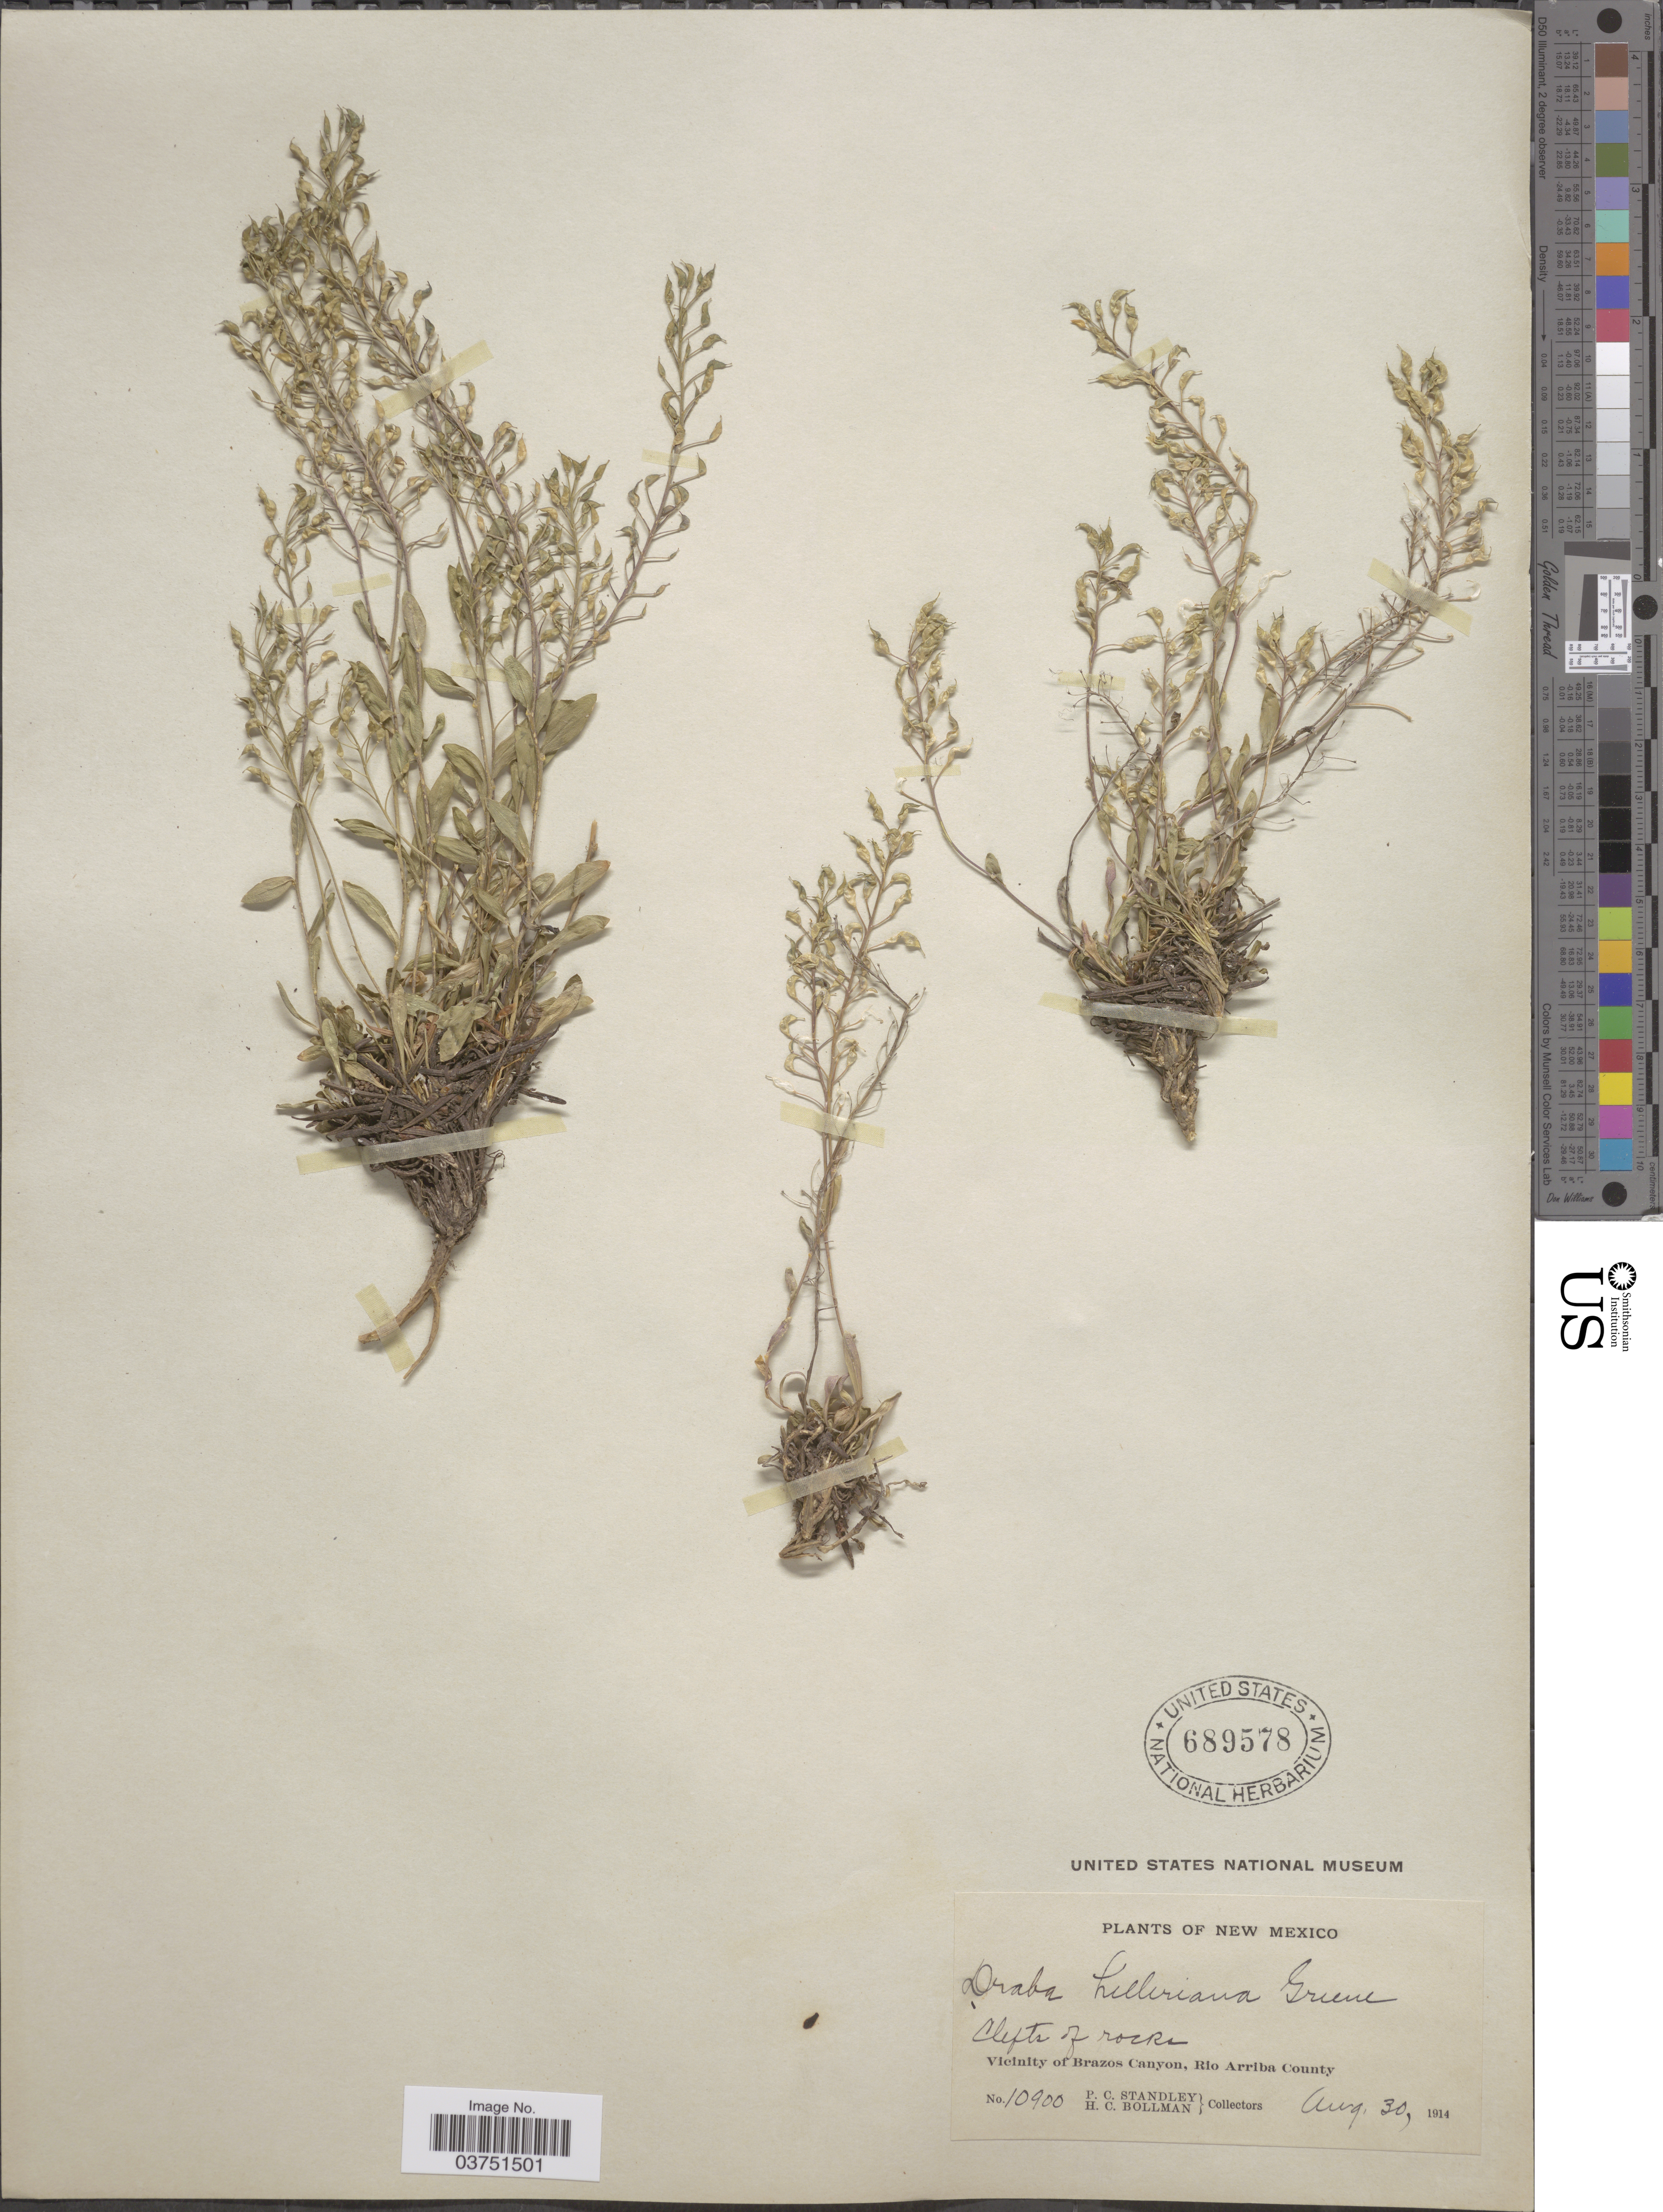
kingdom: Plantae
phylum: Tracheophyta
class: Magnoliopsida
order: Brassicales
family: Brassicaceae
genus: Draba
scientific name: Draba helleriana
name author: Greene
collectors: P. C. Standley & H. C. Bollman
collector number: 10900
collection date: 1914-08-30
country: United States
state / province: New Mexico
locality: Vicinity of Brazos Canyon, Rio Arriba County.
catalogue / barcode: US 689578